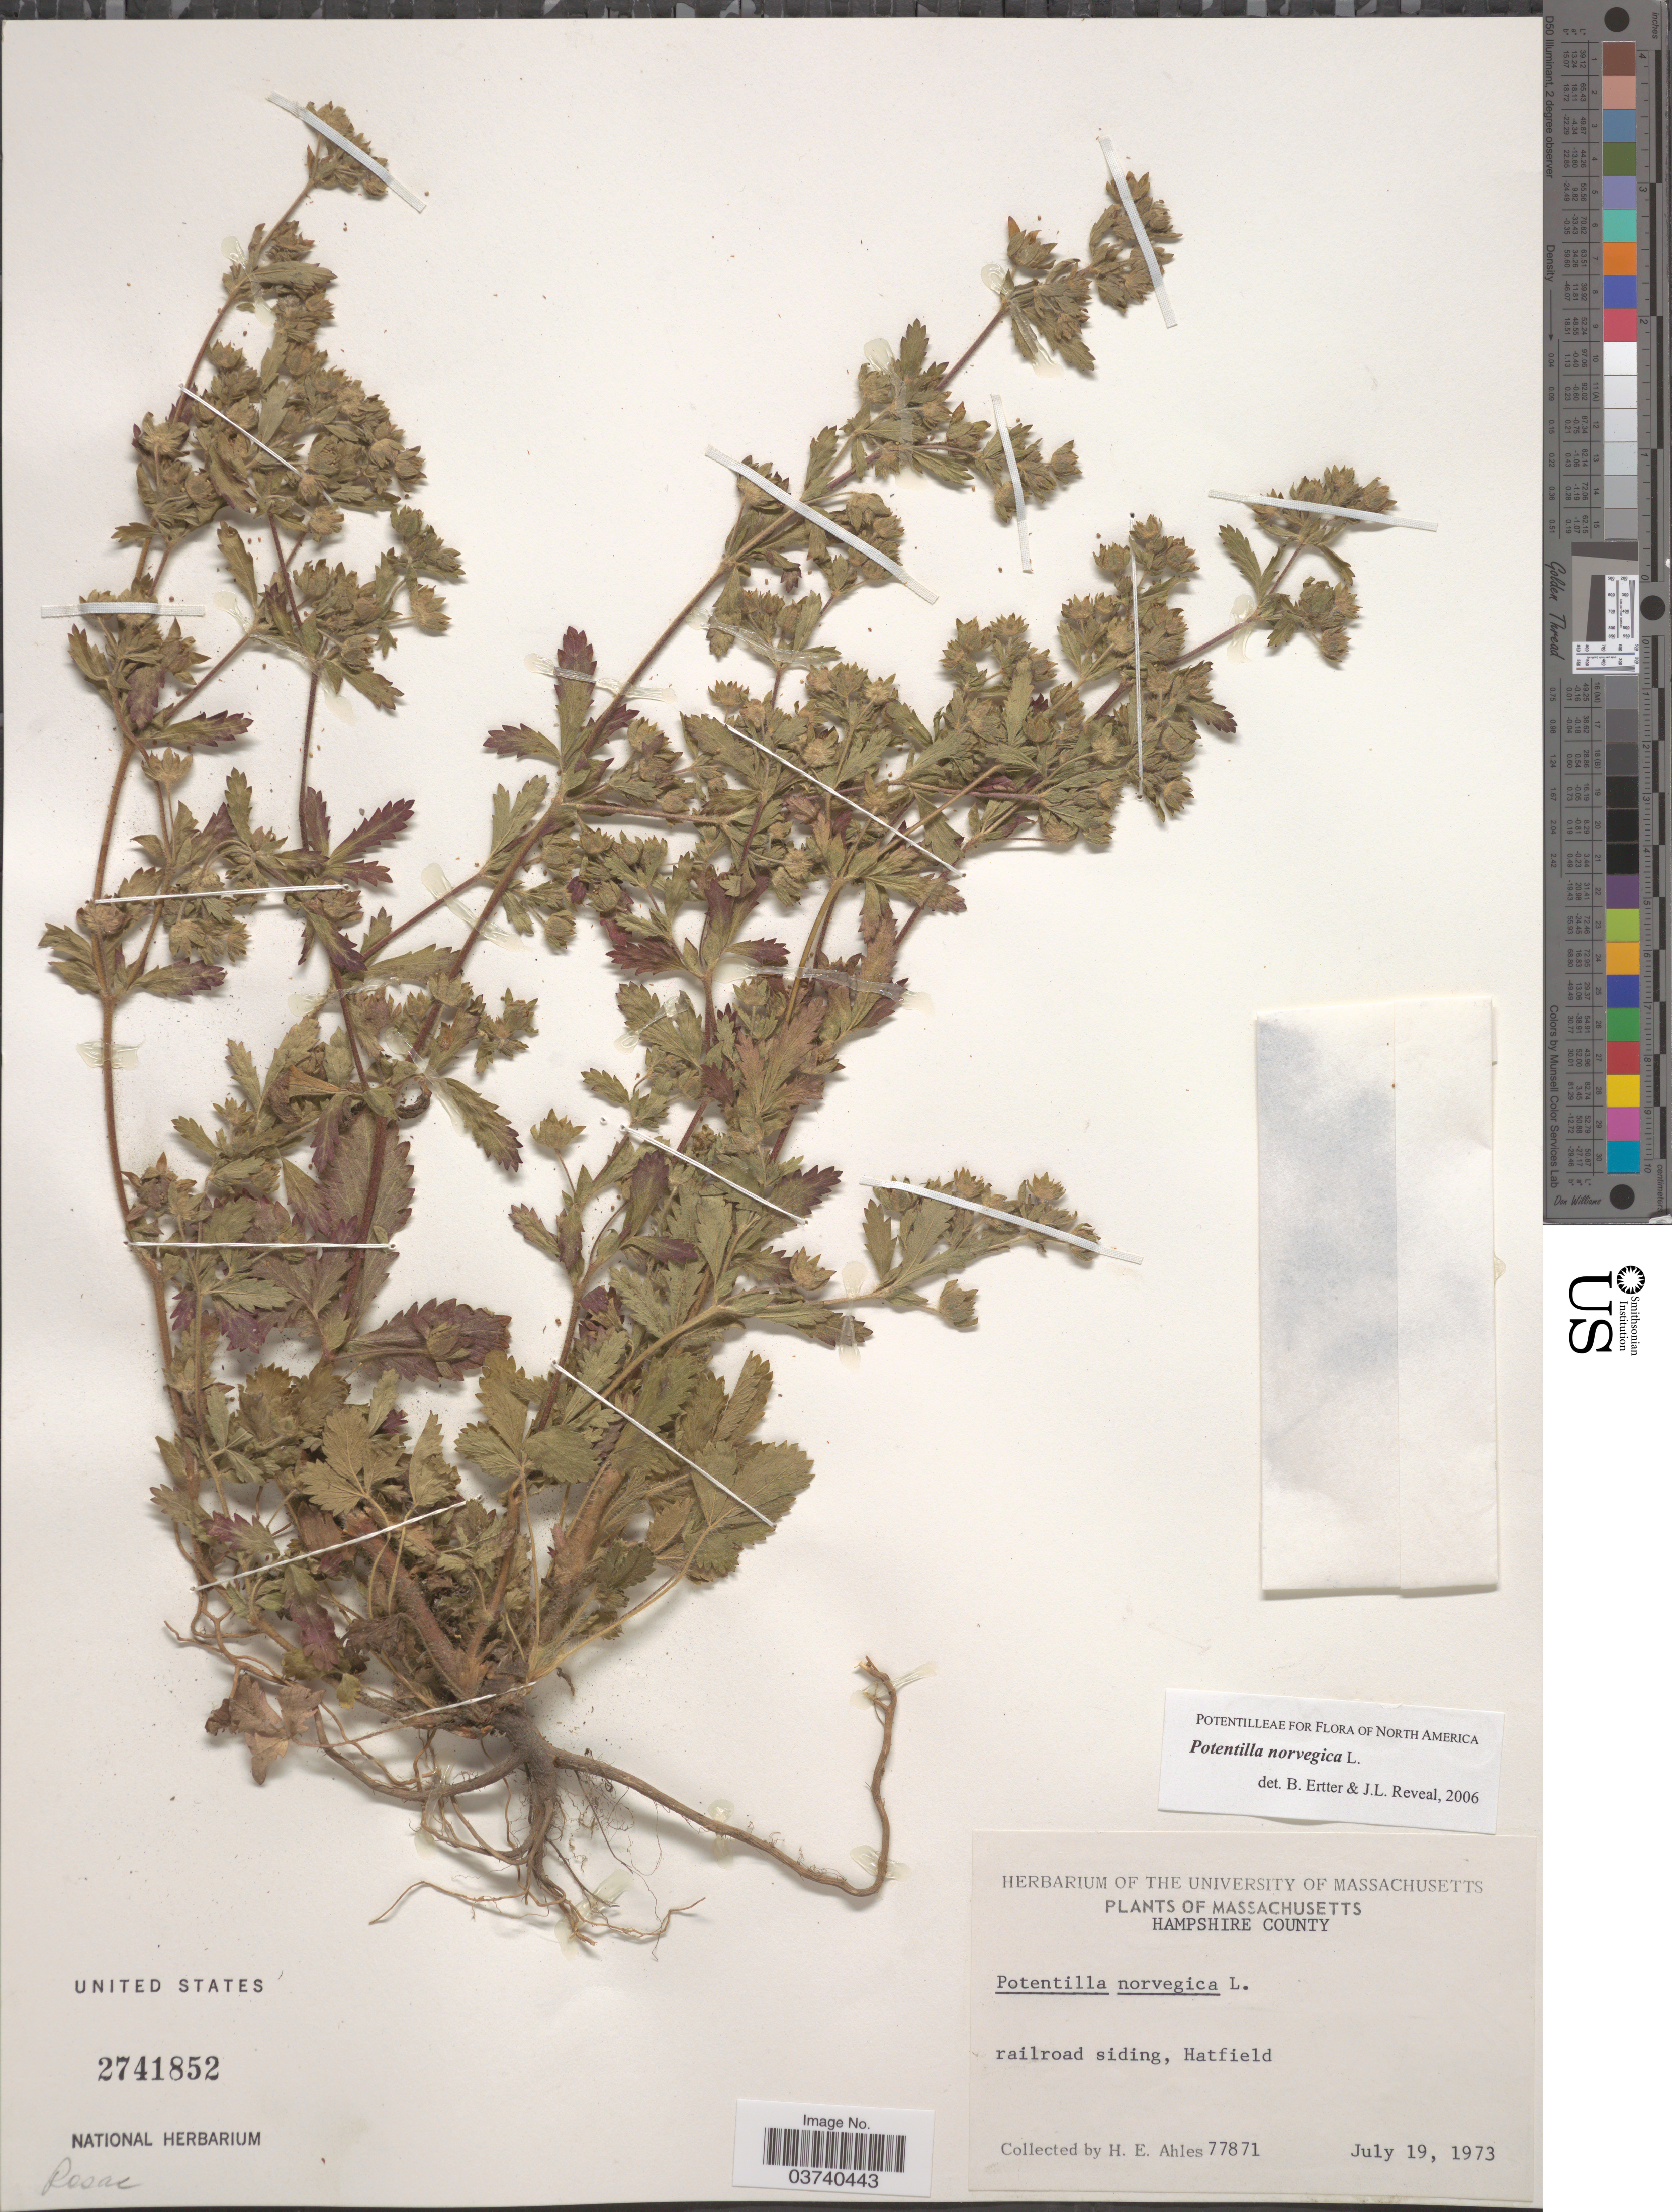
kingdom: Plantae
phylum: Tracheophyta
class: Magnoliopsida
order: Rosales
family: Rosaceae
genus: Potentilla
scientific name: Potentilla norvegica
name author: L.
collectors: H. E. Ahles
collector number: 77871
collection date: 1973-07-19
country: United States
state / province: Massachusetts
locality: Hampshire County. Railroad siding, Hatfield.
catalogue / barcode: US 2741852